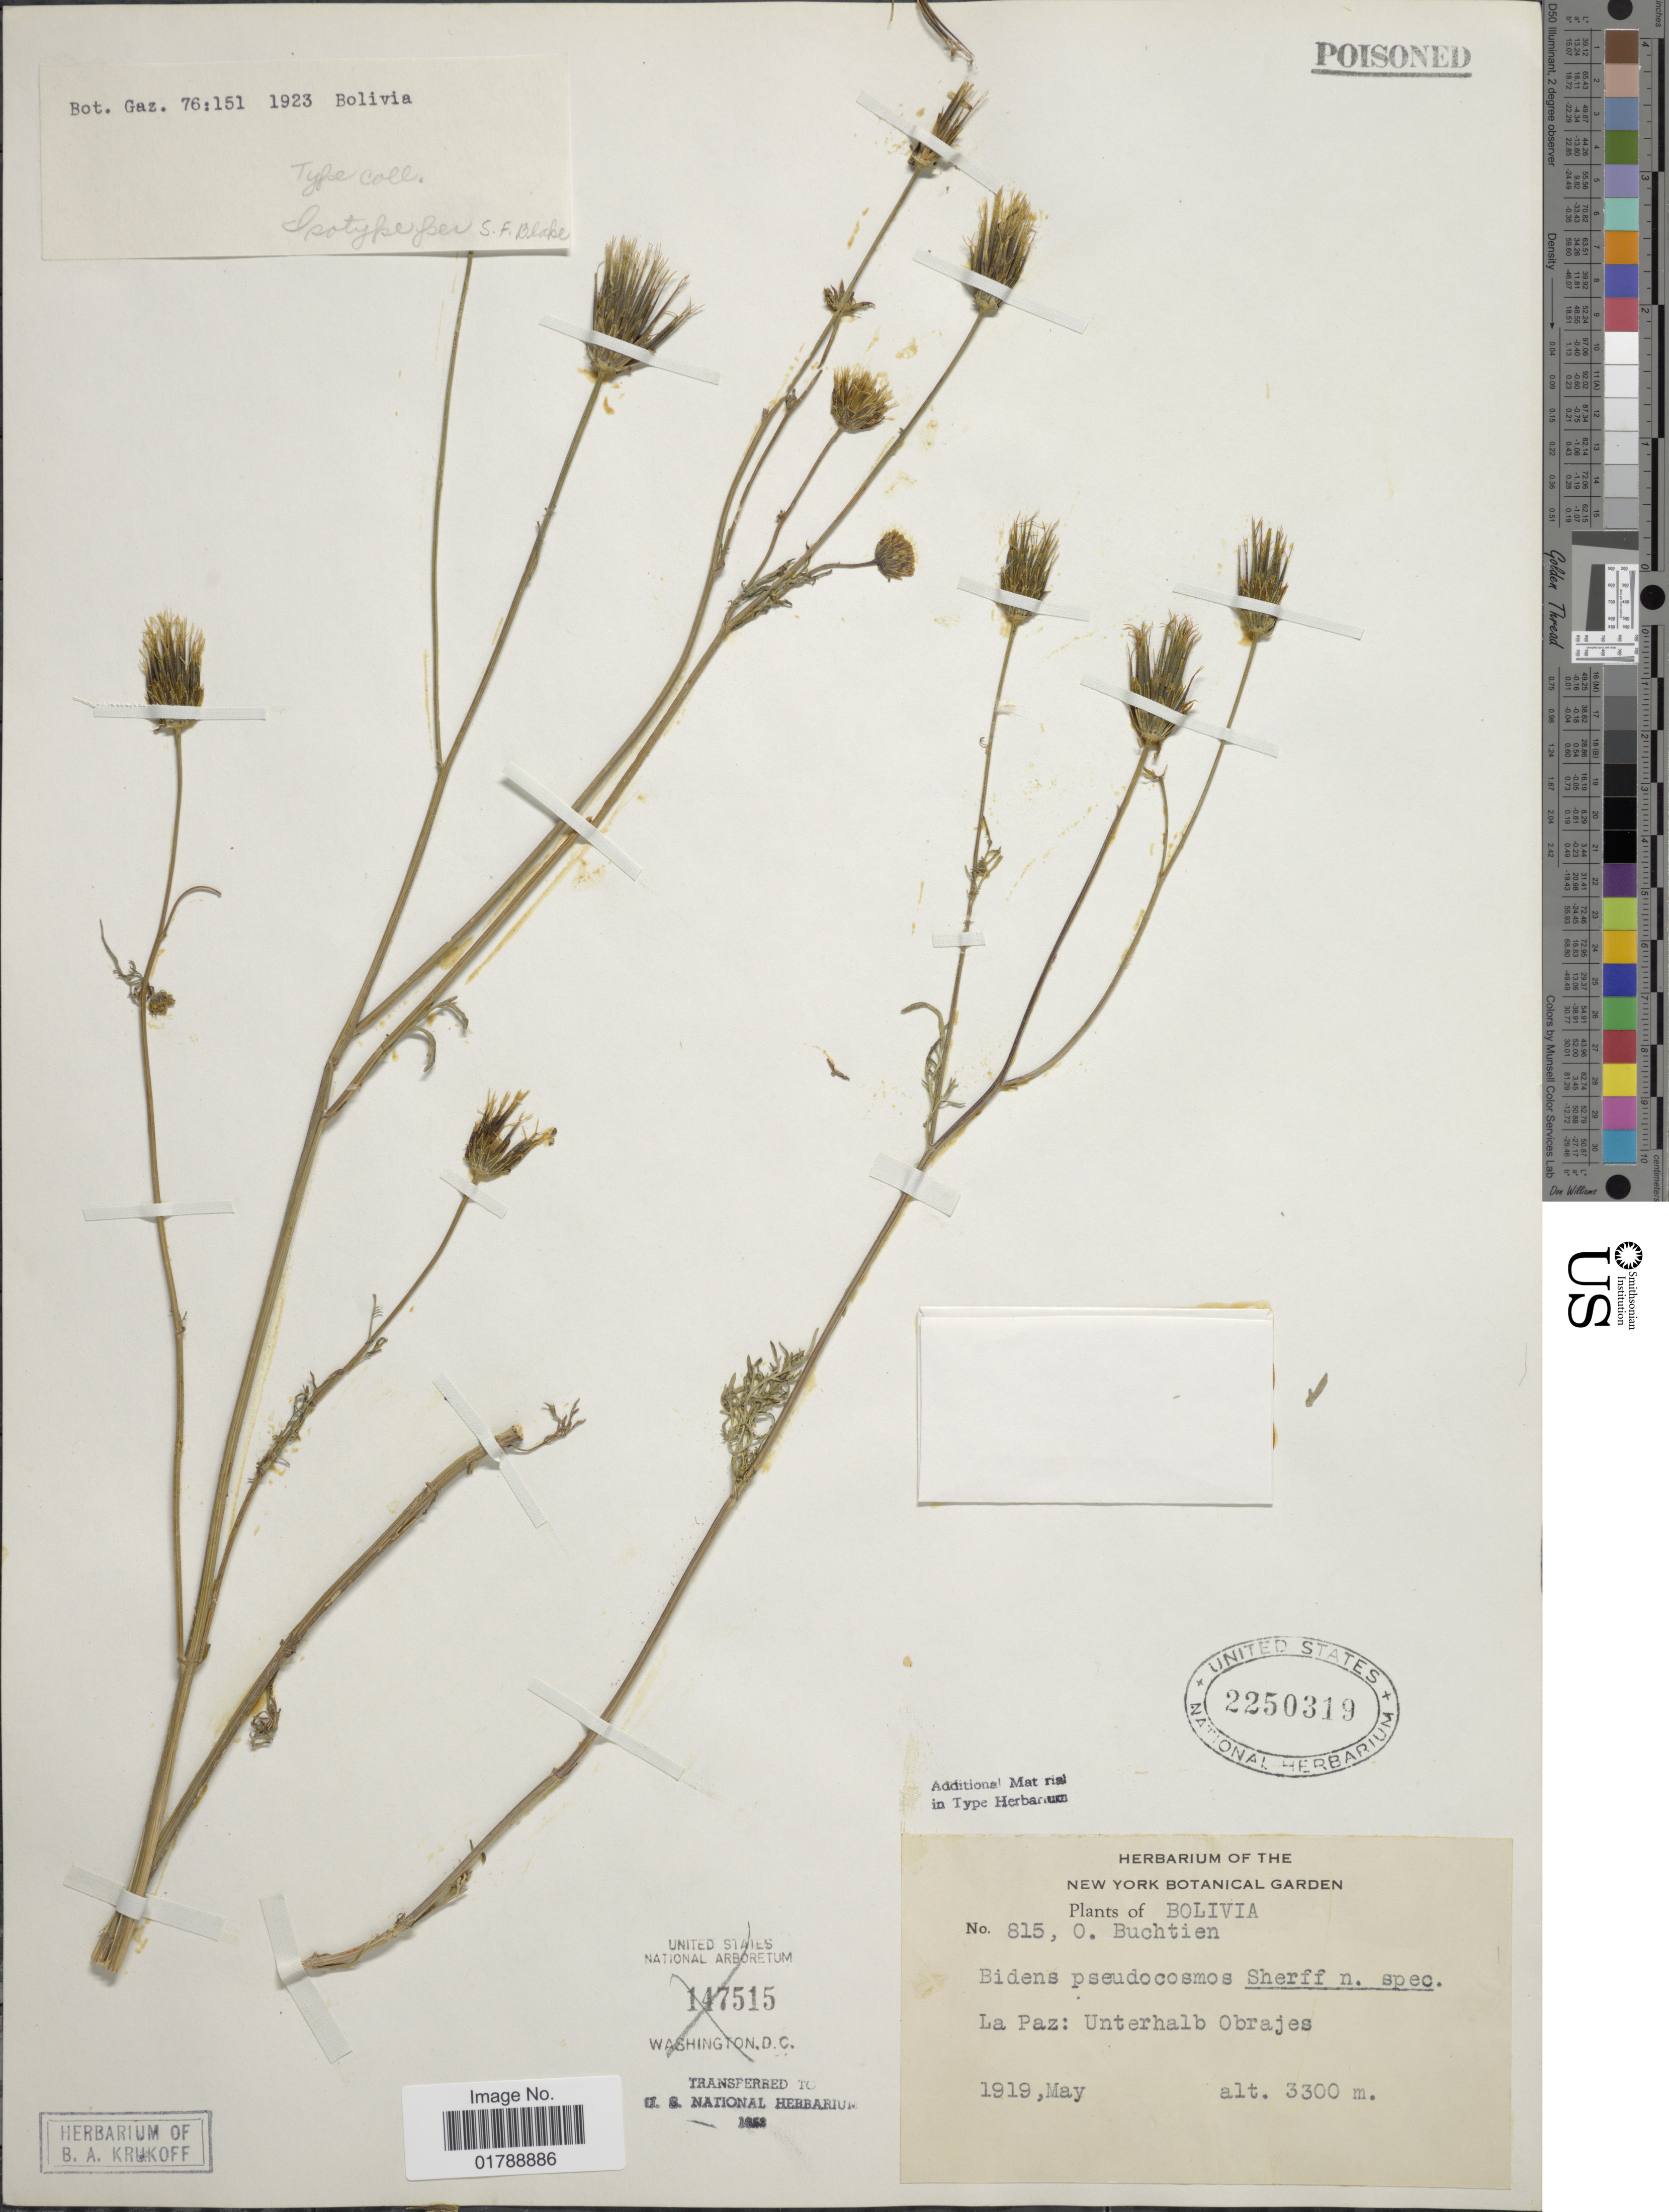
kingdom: Plantae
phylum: Tracheophyta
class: Magnoliopsida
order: Asterales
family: Asteraceae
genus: Bidens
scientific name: Bidens pseudocosmos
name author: Sherff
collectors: O. Buchtien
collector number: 815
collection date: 1919-05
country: Bolivia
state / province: La Paz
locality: Unterhalb Obrajes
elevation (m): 3300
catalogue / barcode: US 2250319